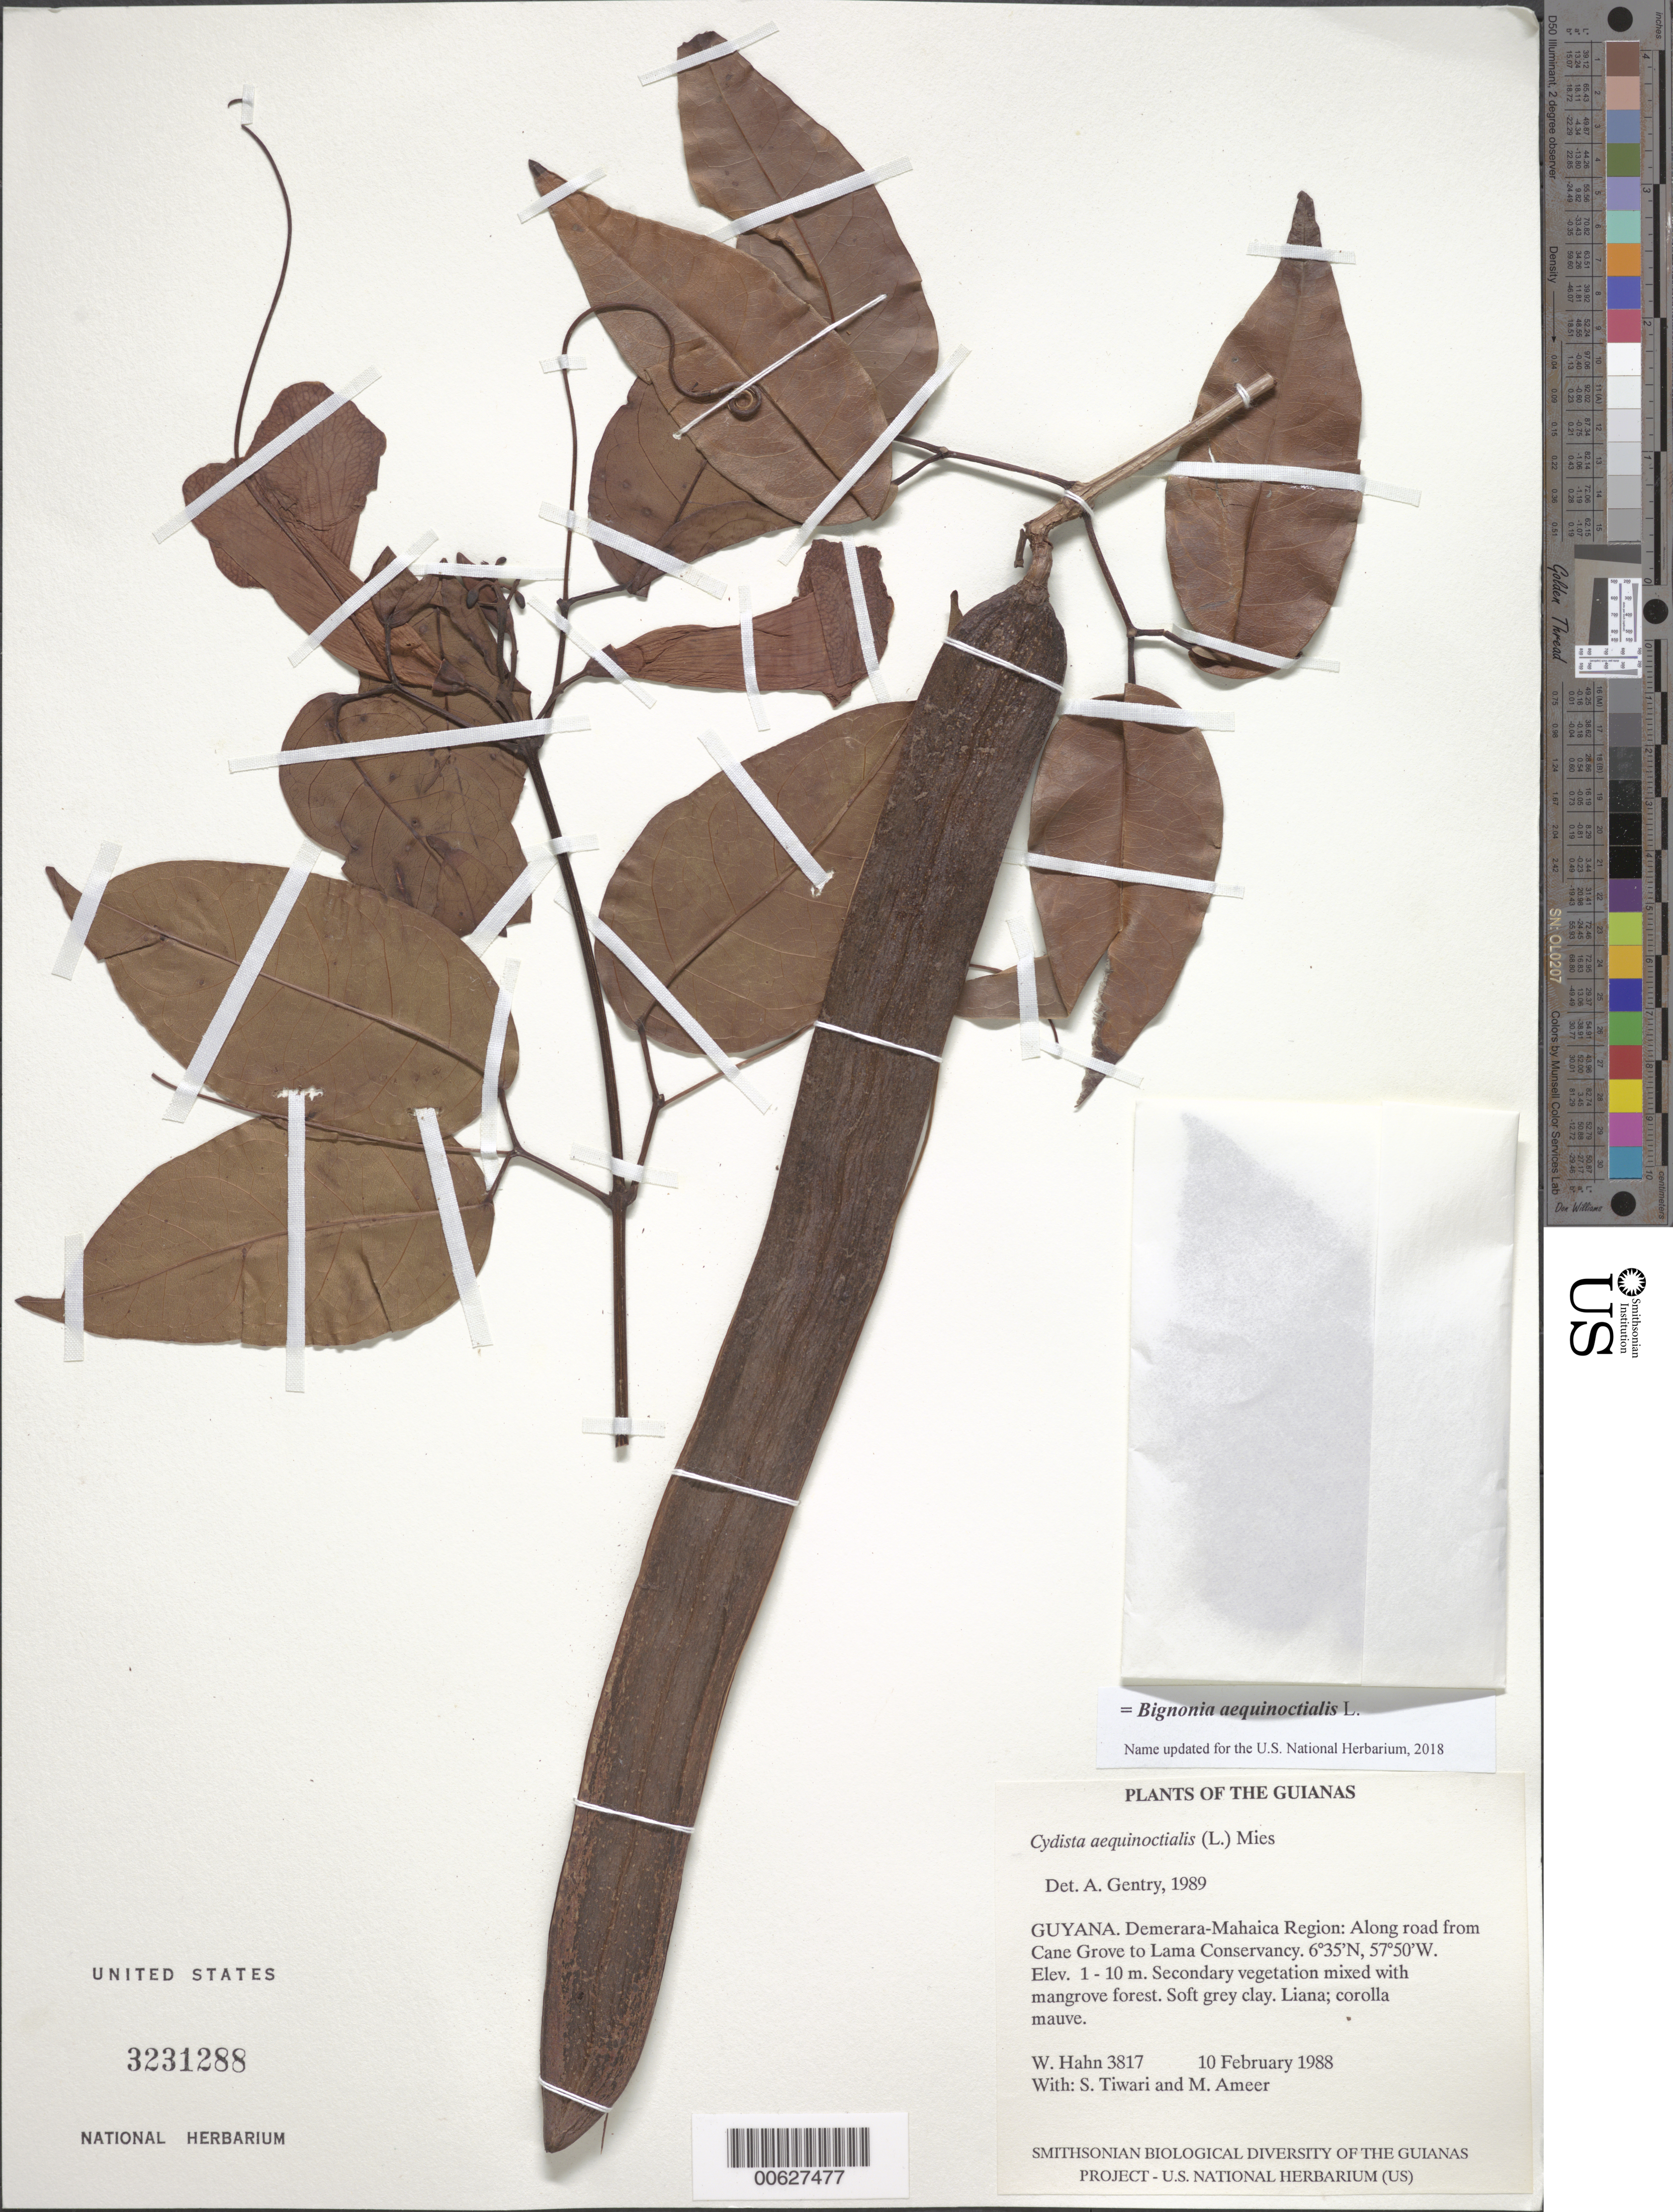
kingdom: Plantae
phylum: Tracheophyta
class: Magnoliopsida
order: Lamiales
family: Bignoniaceae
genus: Bignonia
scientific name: Bignonia aequinoctialis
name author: L.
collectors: W. Hahn, S. Tiwari & M. Ameer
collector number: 3817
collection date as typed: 10 February 1988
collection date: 1988-02-10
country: Guyana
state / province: Demerara-Mahaica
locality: Along road from Cane Grove to Lama Conservancy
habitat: Secondary vegetation mixed with mangrove forest. Soft grey clay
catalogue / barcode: US 3231288